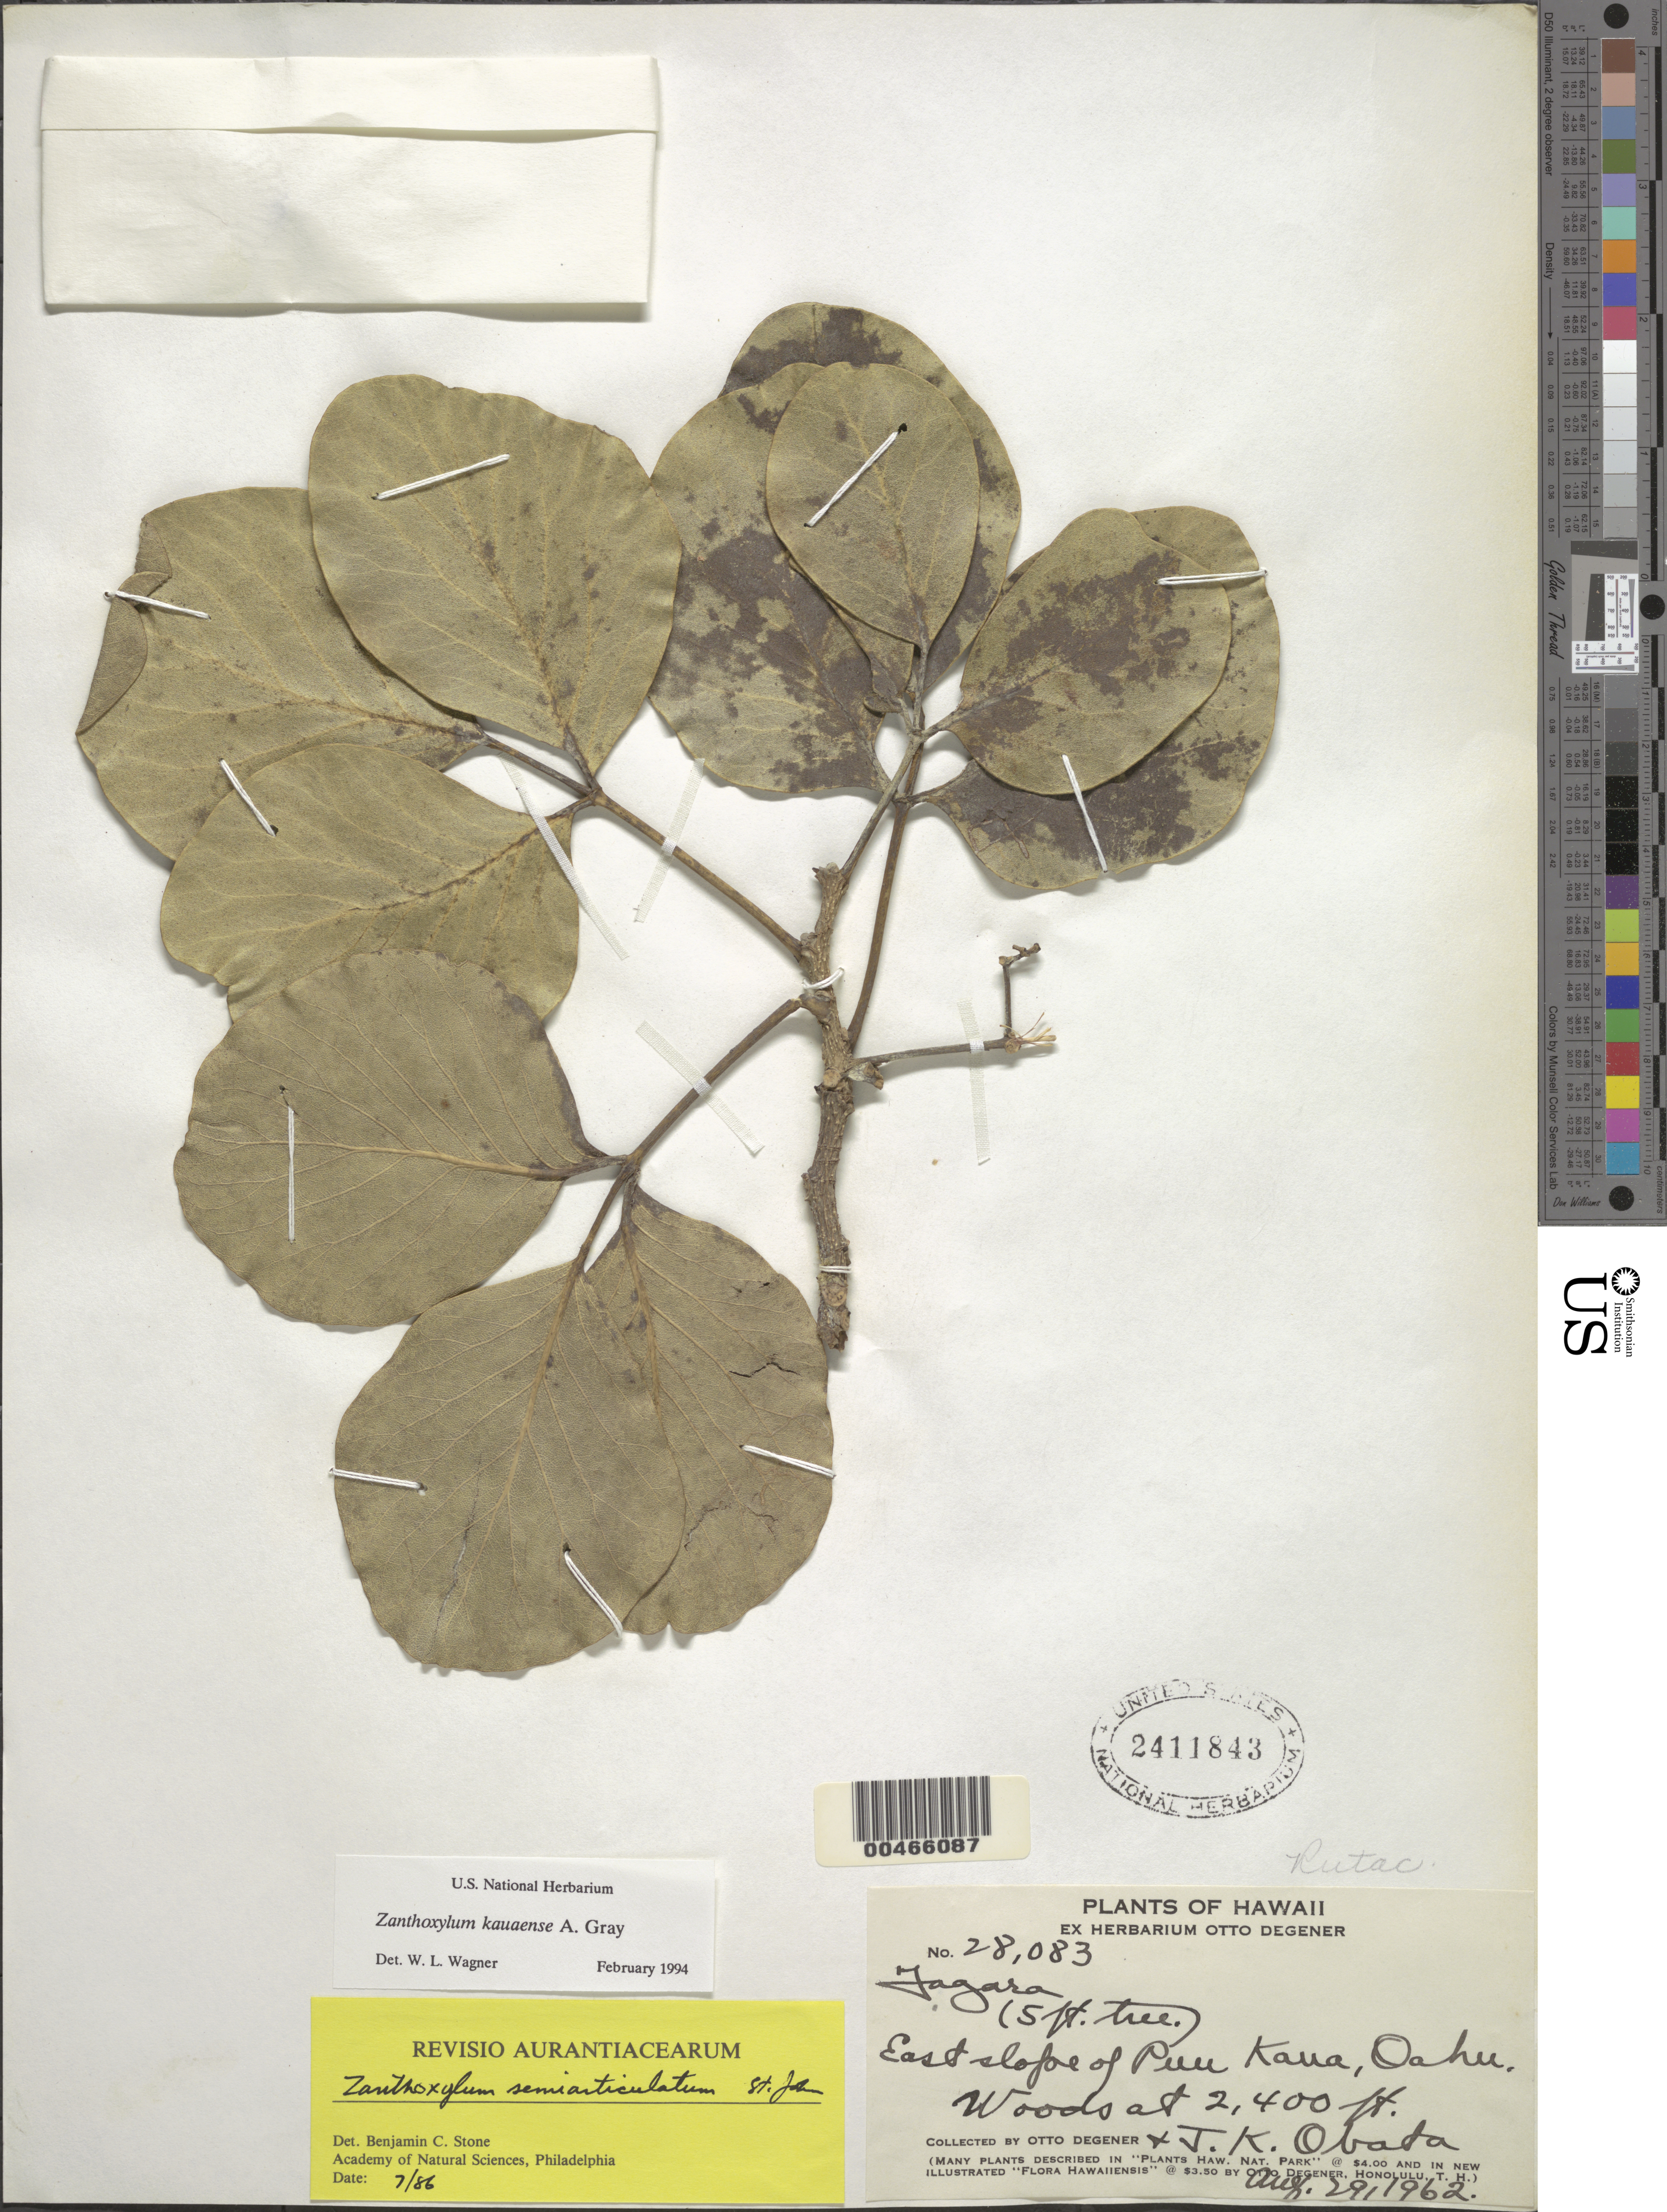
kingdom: Plantae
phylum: Tracheophyta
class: Magnoliopsida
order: Sapindales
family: Rutaceae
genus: Zanthoxylum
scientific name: Zanthoxylum kauaense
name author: A. Gray in Wilkes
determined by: Wagner, W. L., (BOT), Smithsonian Institution - National Museum of Natural History (UNITED STATES)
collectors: O. Degener & J. Obata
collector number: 28083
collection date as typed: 29 Aug 1962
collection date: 1962-08-29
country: United States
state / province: Hawaii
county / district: Honolulu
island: Oahu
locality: E slope of Puu Kaua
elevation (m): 732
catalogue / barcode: US 2411843